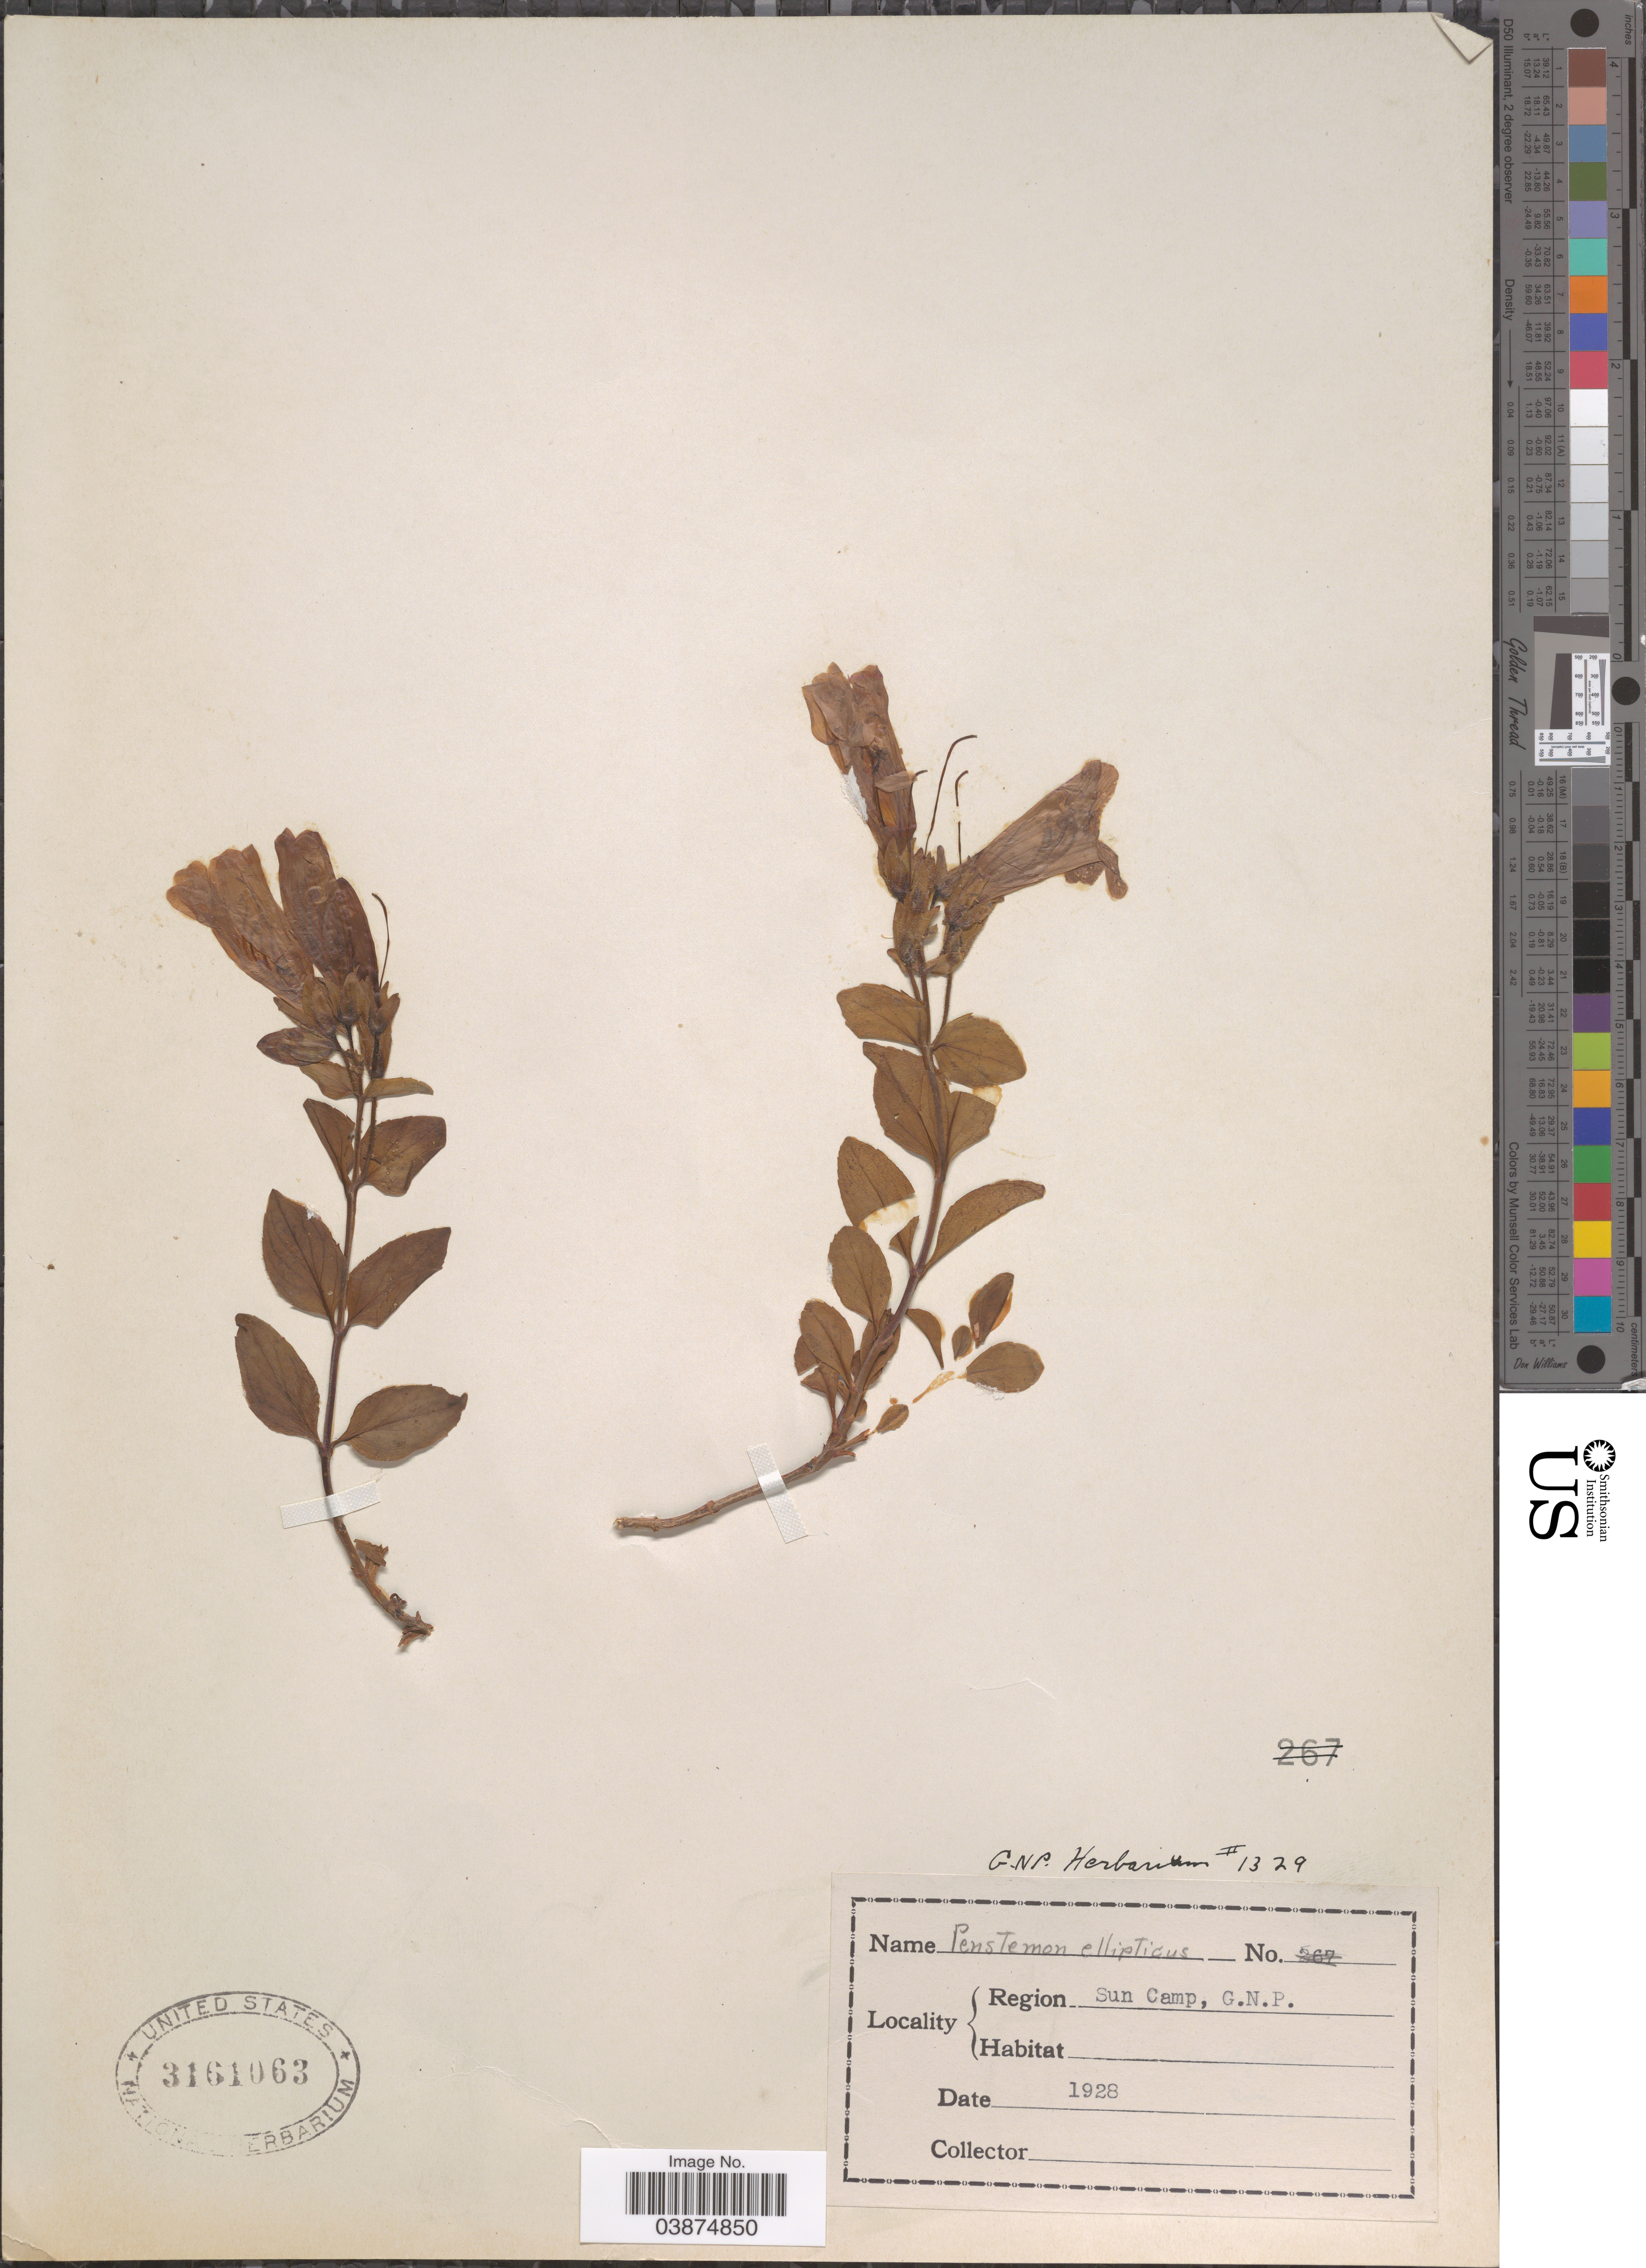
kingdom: Plantae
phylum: Tracheophyta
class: Magnoliopsida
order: Lamiales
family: Plantaginaceae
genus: Penstemon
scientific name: Penstemon ellipticus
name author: Greene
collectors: ex herb. G. N. P.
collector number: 1329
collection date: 1928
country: United States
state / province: Montana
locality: Region Sun Camp, G.N.P.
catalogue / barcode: US 3161063